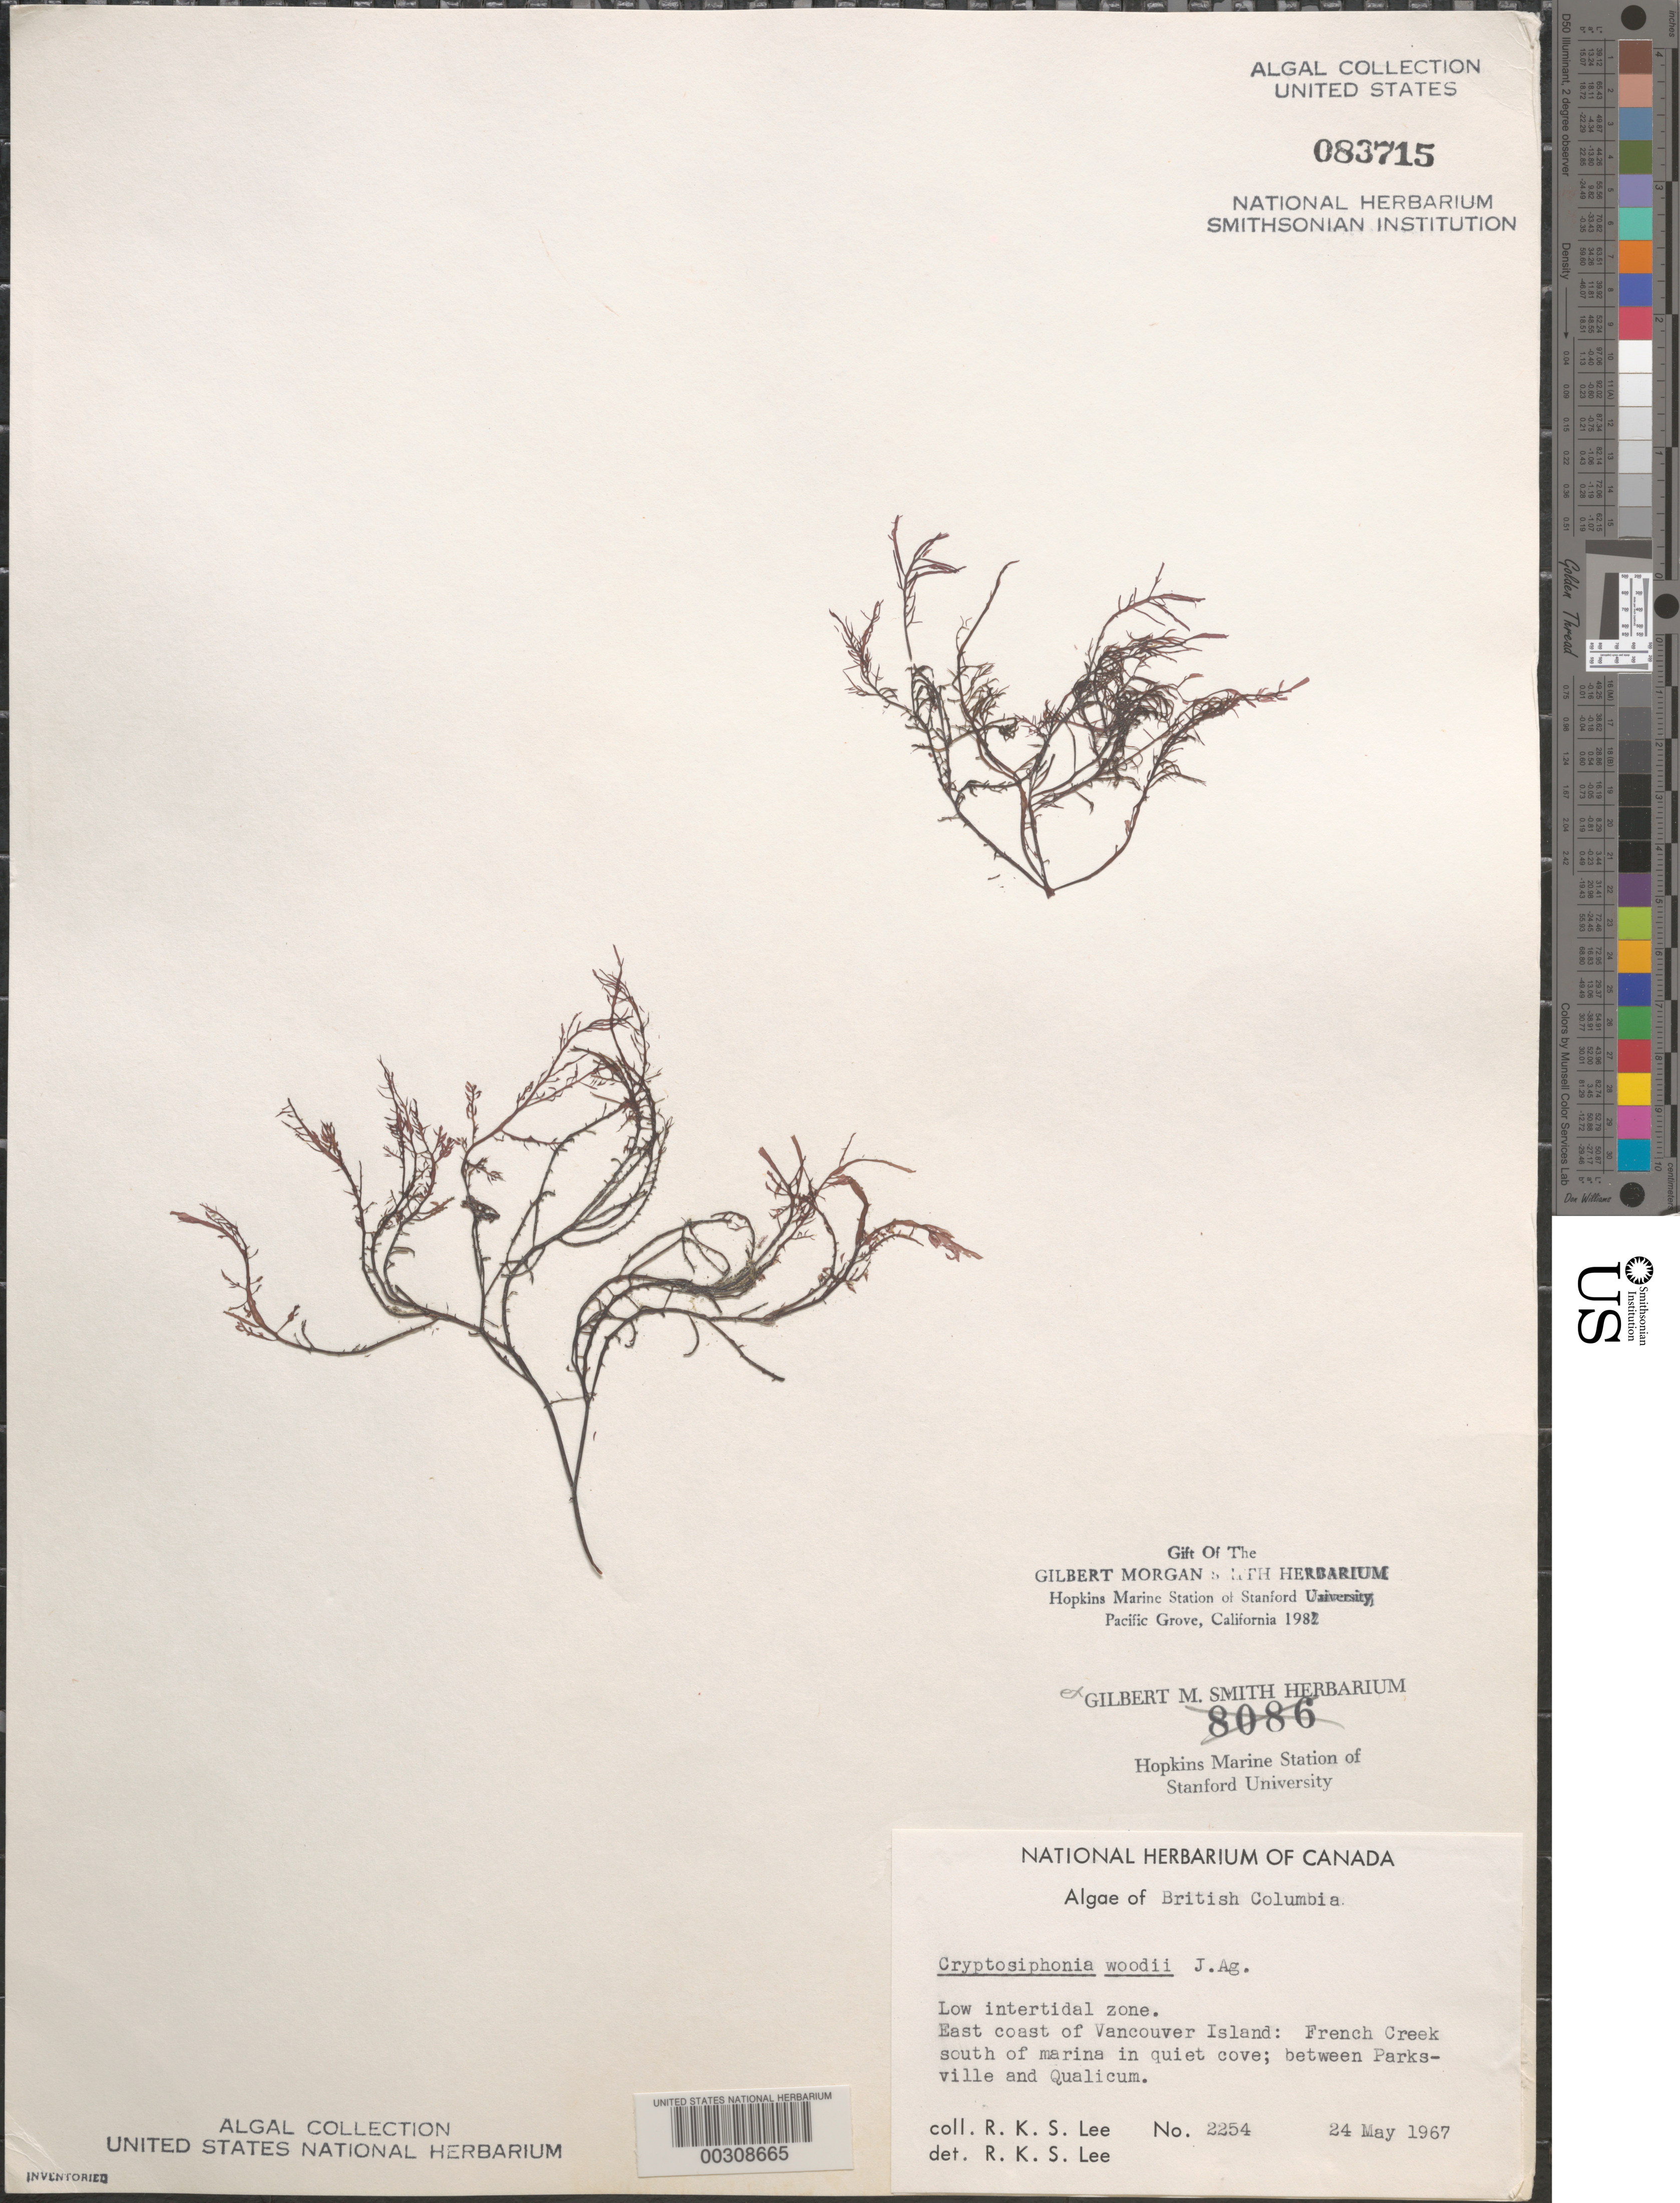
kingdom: Plantae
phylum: Rhodophyta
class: Florideophyceae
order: Gigartinales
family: Dumontiaceae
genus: Cryptosiphonia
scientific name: Cryptosiphonia woodii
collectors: R. Lee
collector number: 2254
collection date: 1967-05-24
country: Canada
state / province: British Columbia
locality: Low intertidal zone. East coast of Vancouver Island: French Creek south of marina in quiet cove; between Parksville and Qualicum.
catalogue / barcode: US 83715